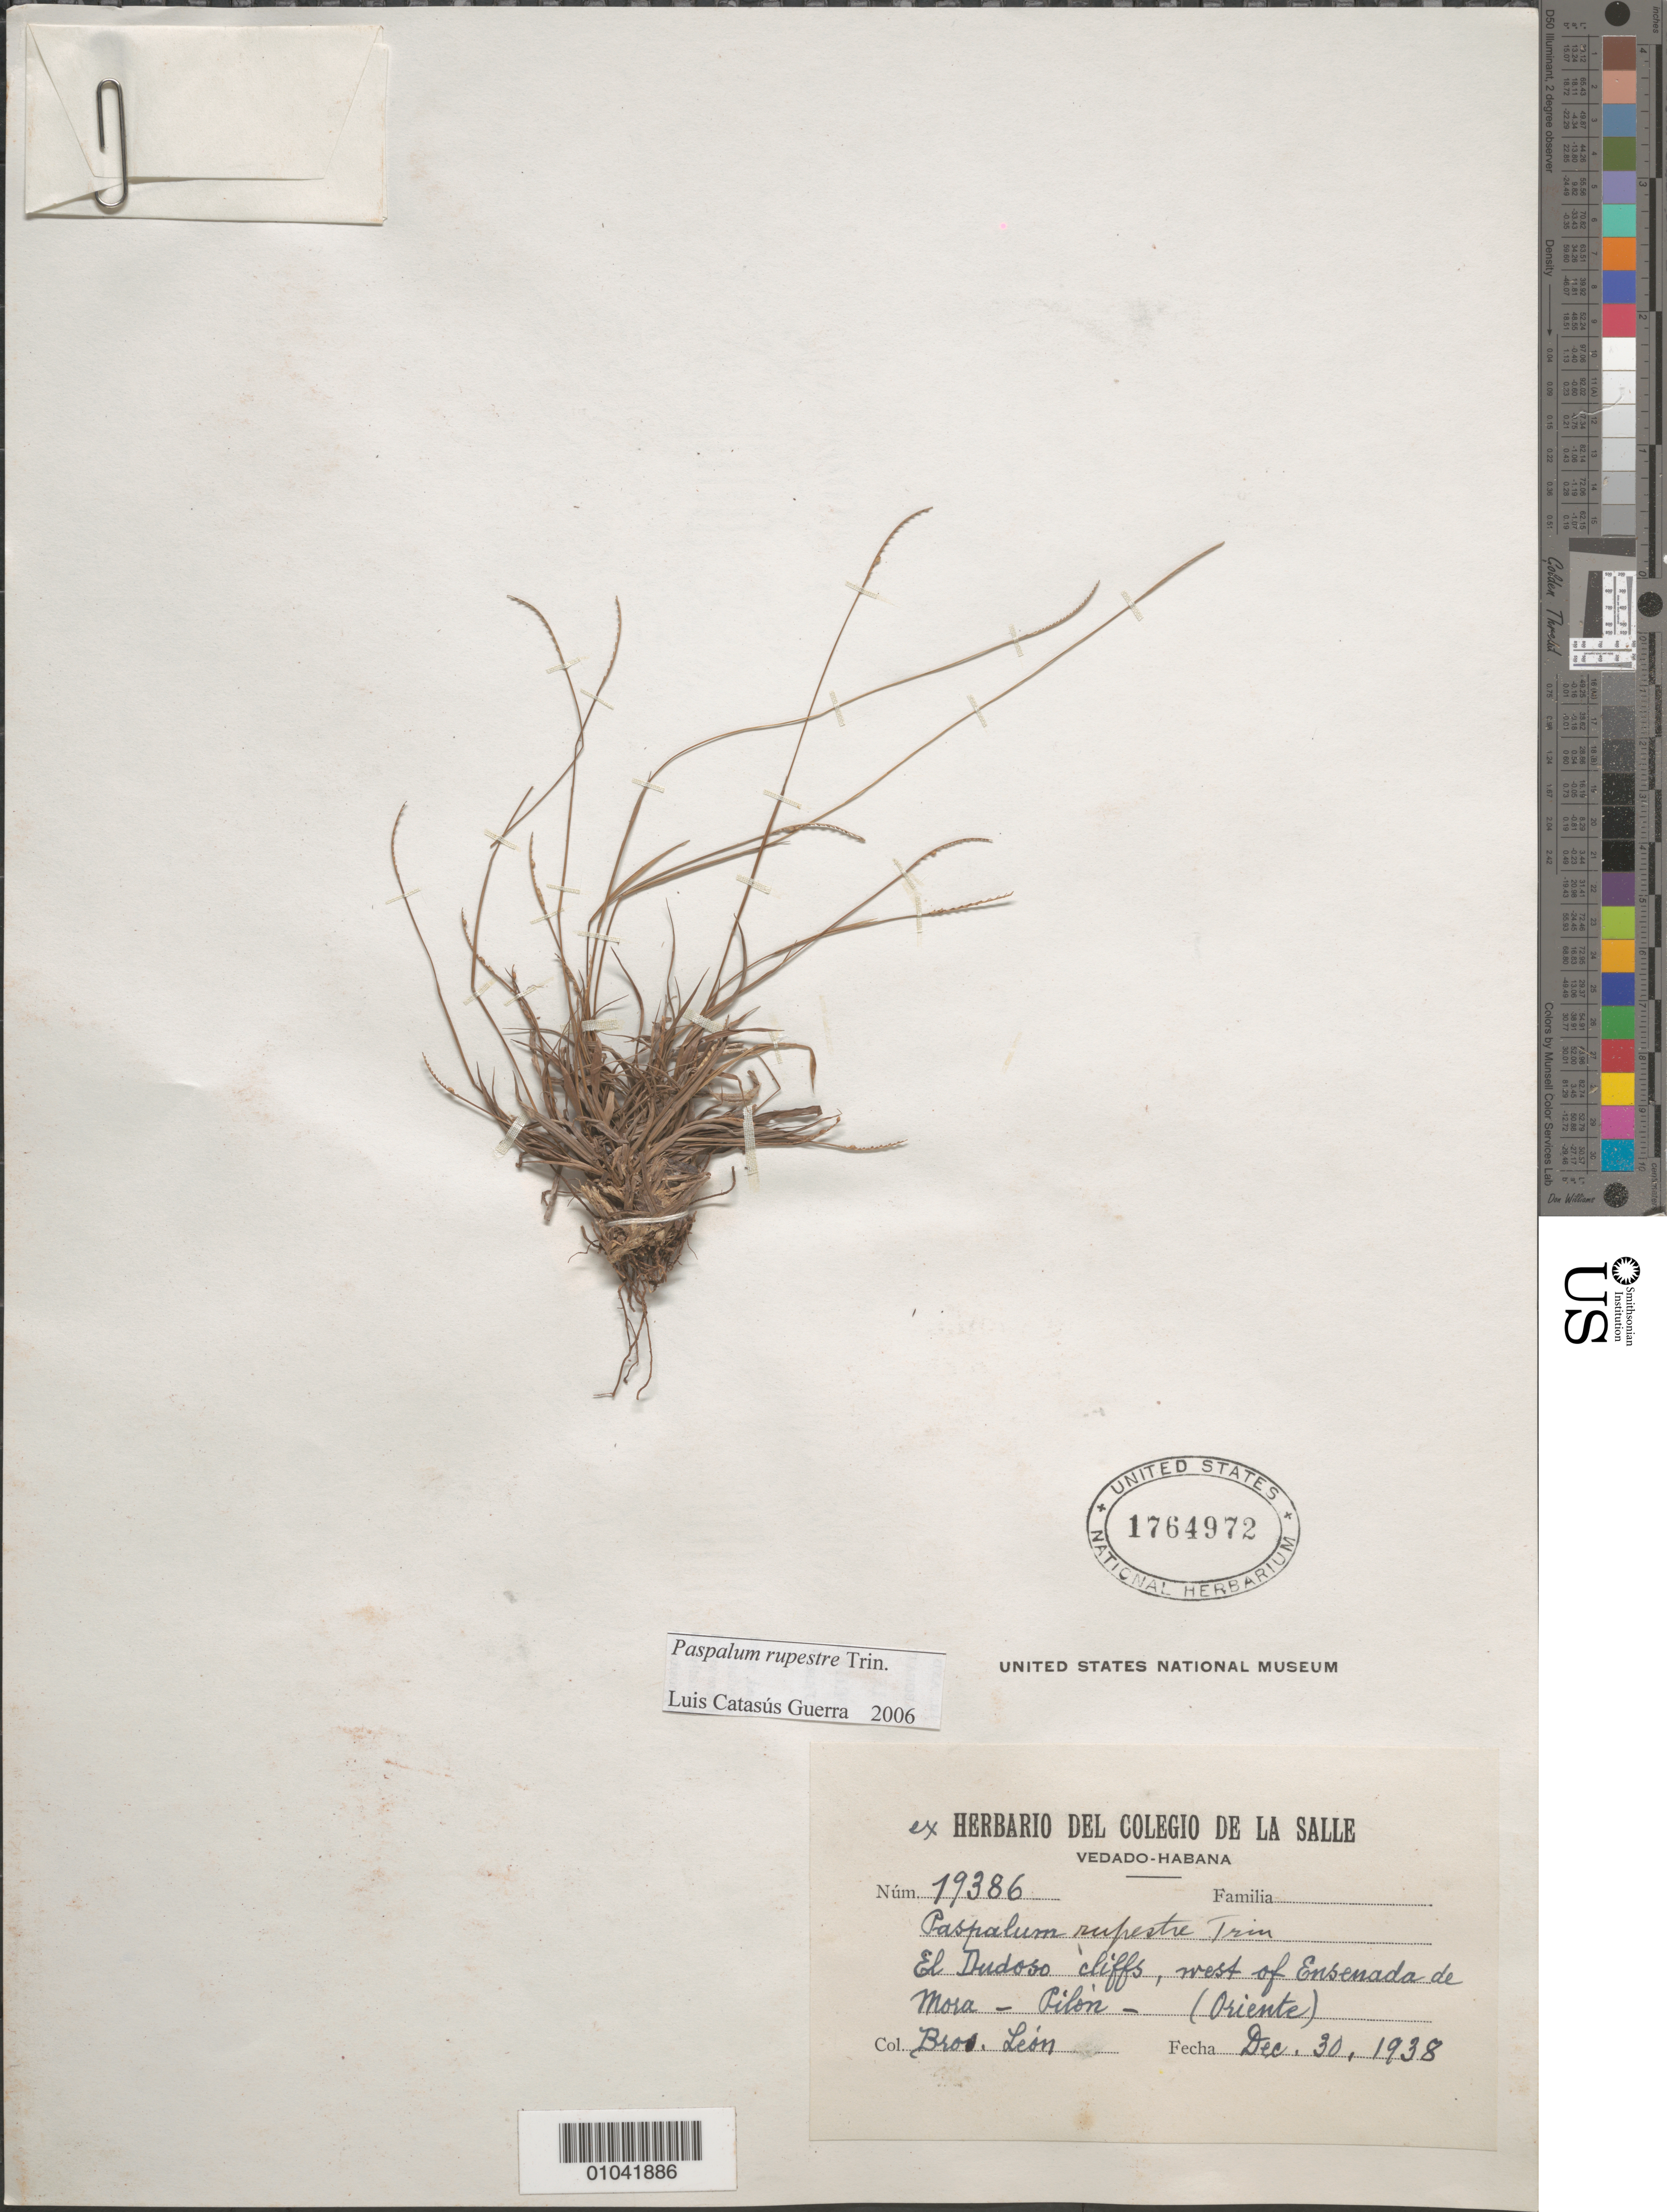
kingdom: Plantae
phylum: Tracheophyta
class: Liliopsida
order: Poales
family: Poaceae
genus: Paspalum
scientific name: Paspalum rupestre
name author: Trin.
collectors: Bro. León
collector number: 19386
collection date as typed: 30 Dec 1938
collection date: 1938-12-30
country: Cuba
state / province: Oriente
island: Cuba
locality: El Dudoso cliffs, W of Ensenada de Mora, Pilon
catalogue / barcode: US 1764972